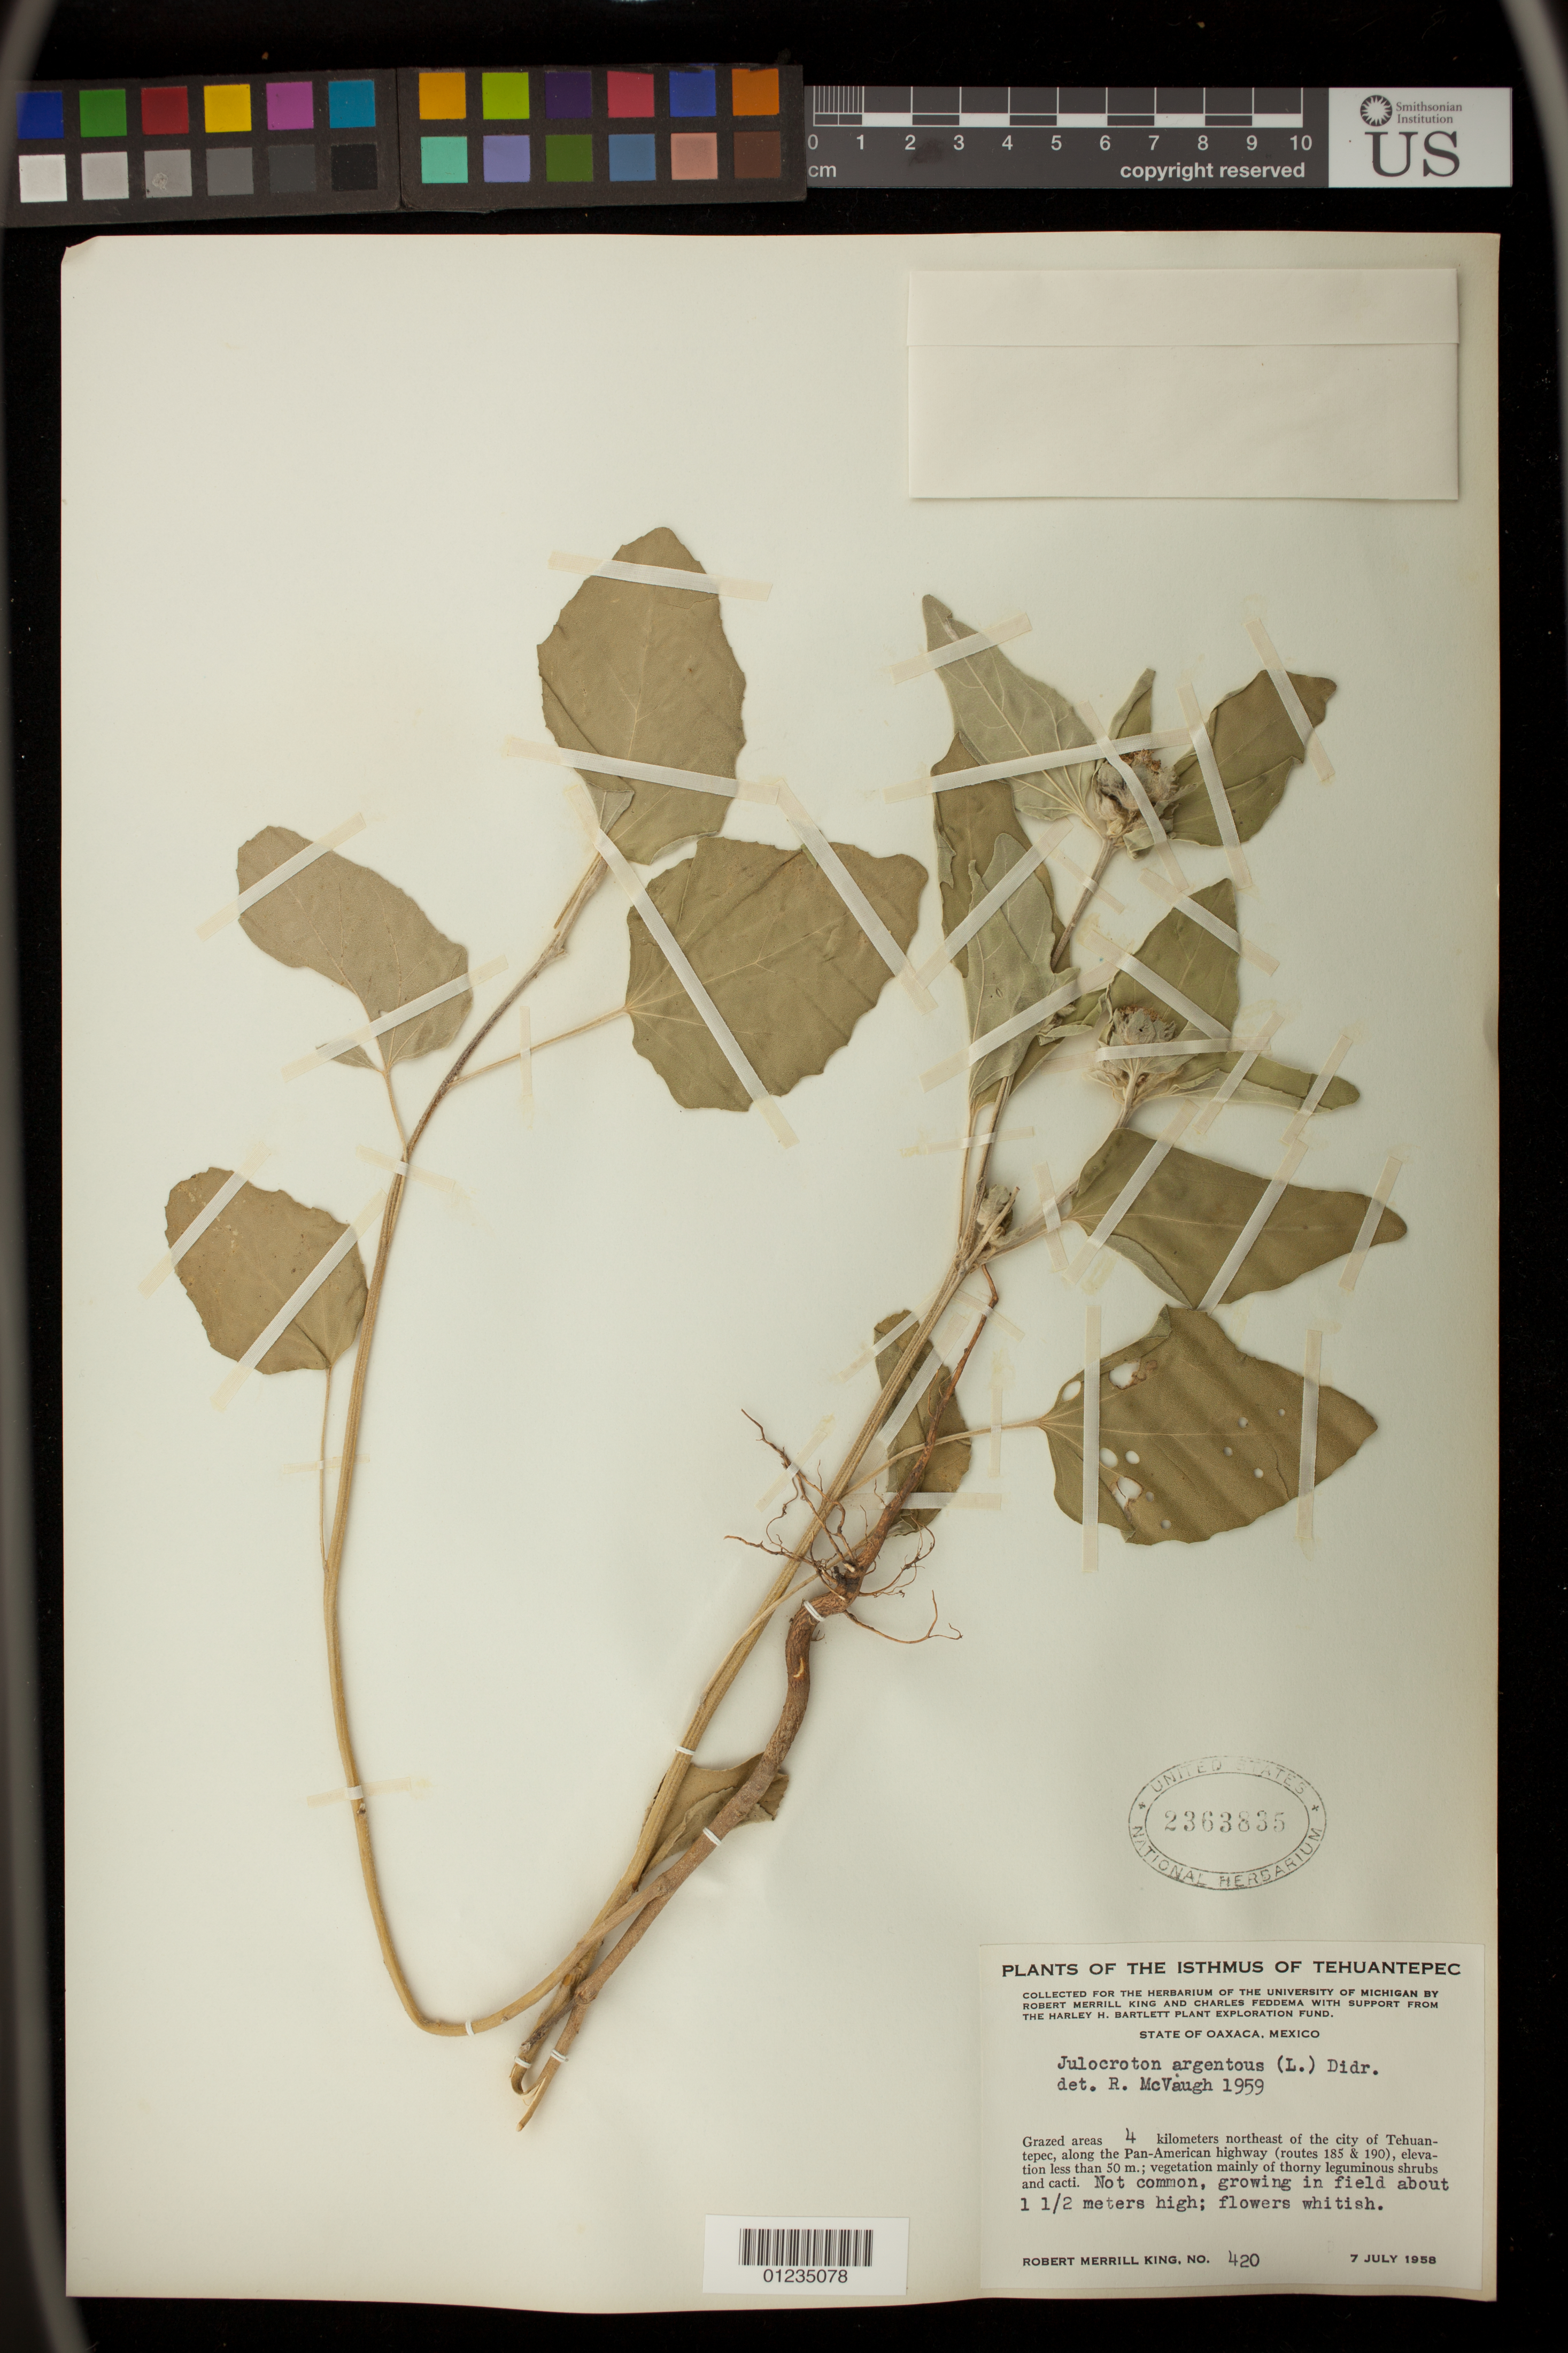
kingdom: Plantae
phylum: Tracheophyta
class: Magnoliopsida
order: Malpighiales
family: Euphorbiaceae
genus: Julocroton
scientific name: Julocroton argenteus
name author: (L.) Didr.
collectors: R. M. King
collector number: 420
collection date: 1958-07-07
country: Mexico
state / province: Oaxaca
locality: Grazed areas 4 kilometers northeast of the city of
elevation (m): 0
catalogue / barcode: US 2363835